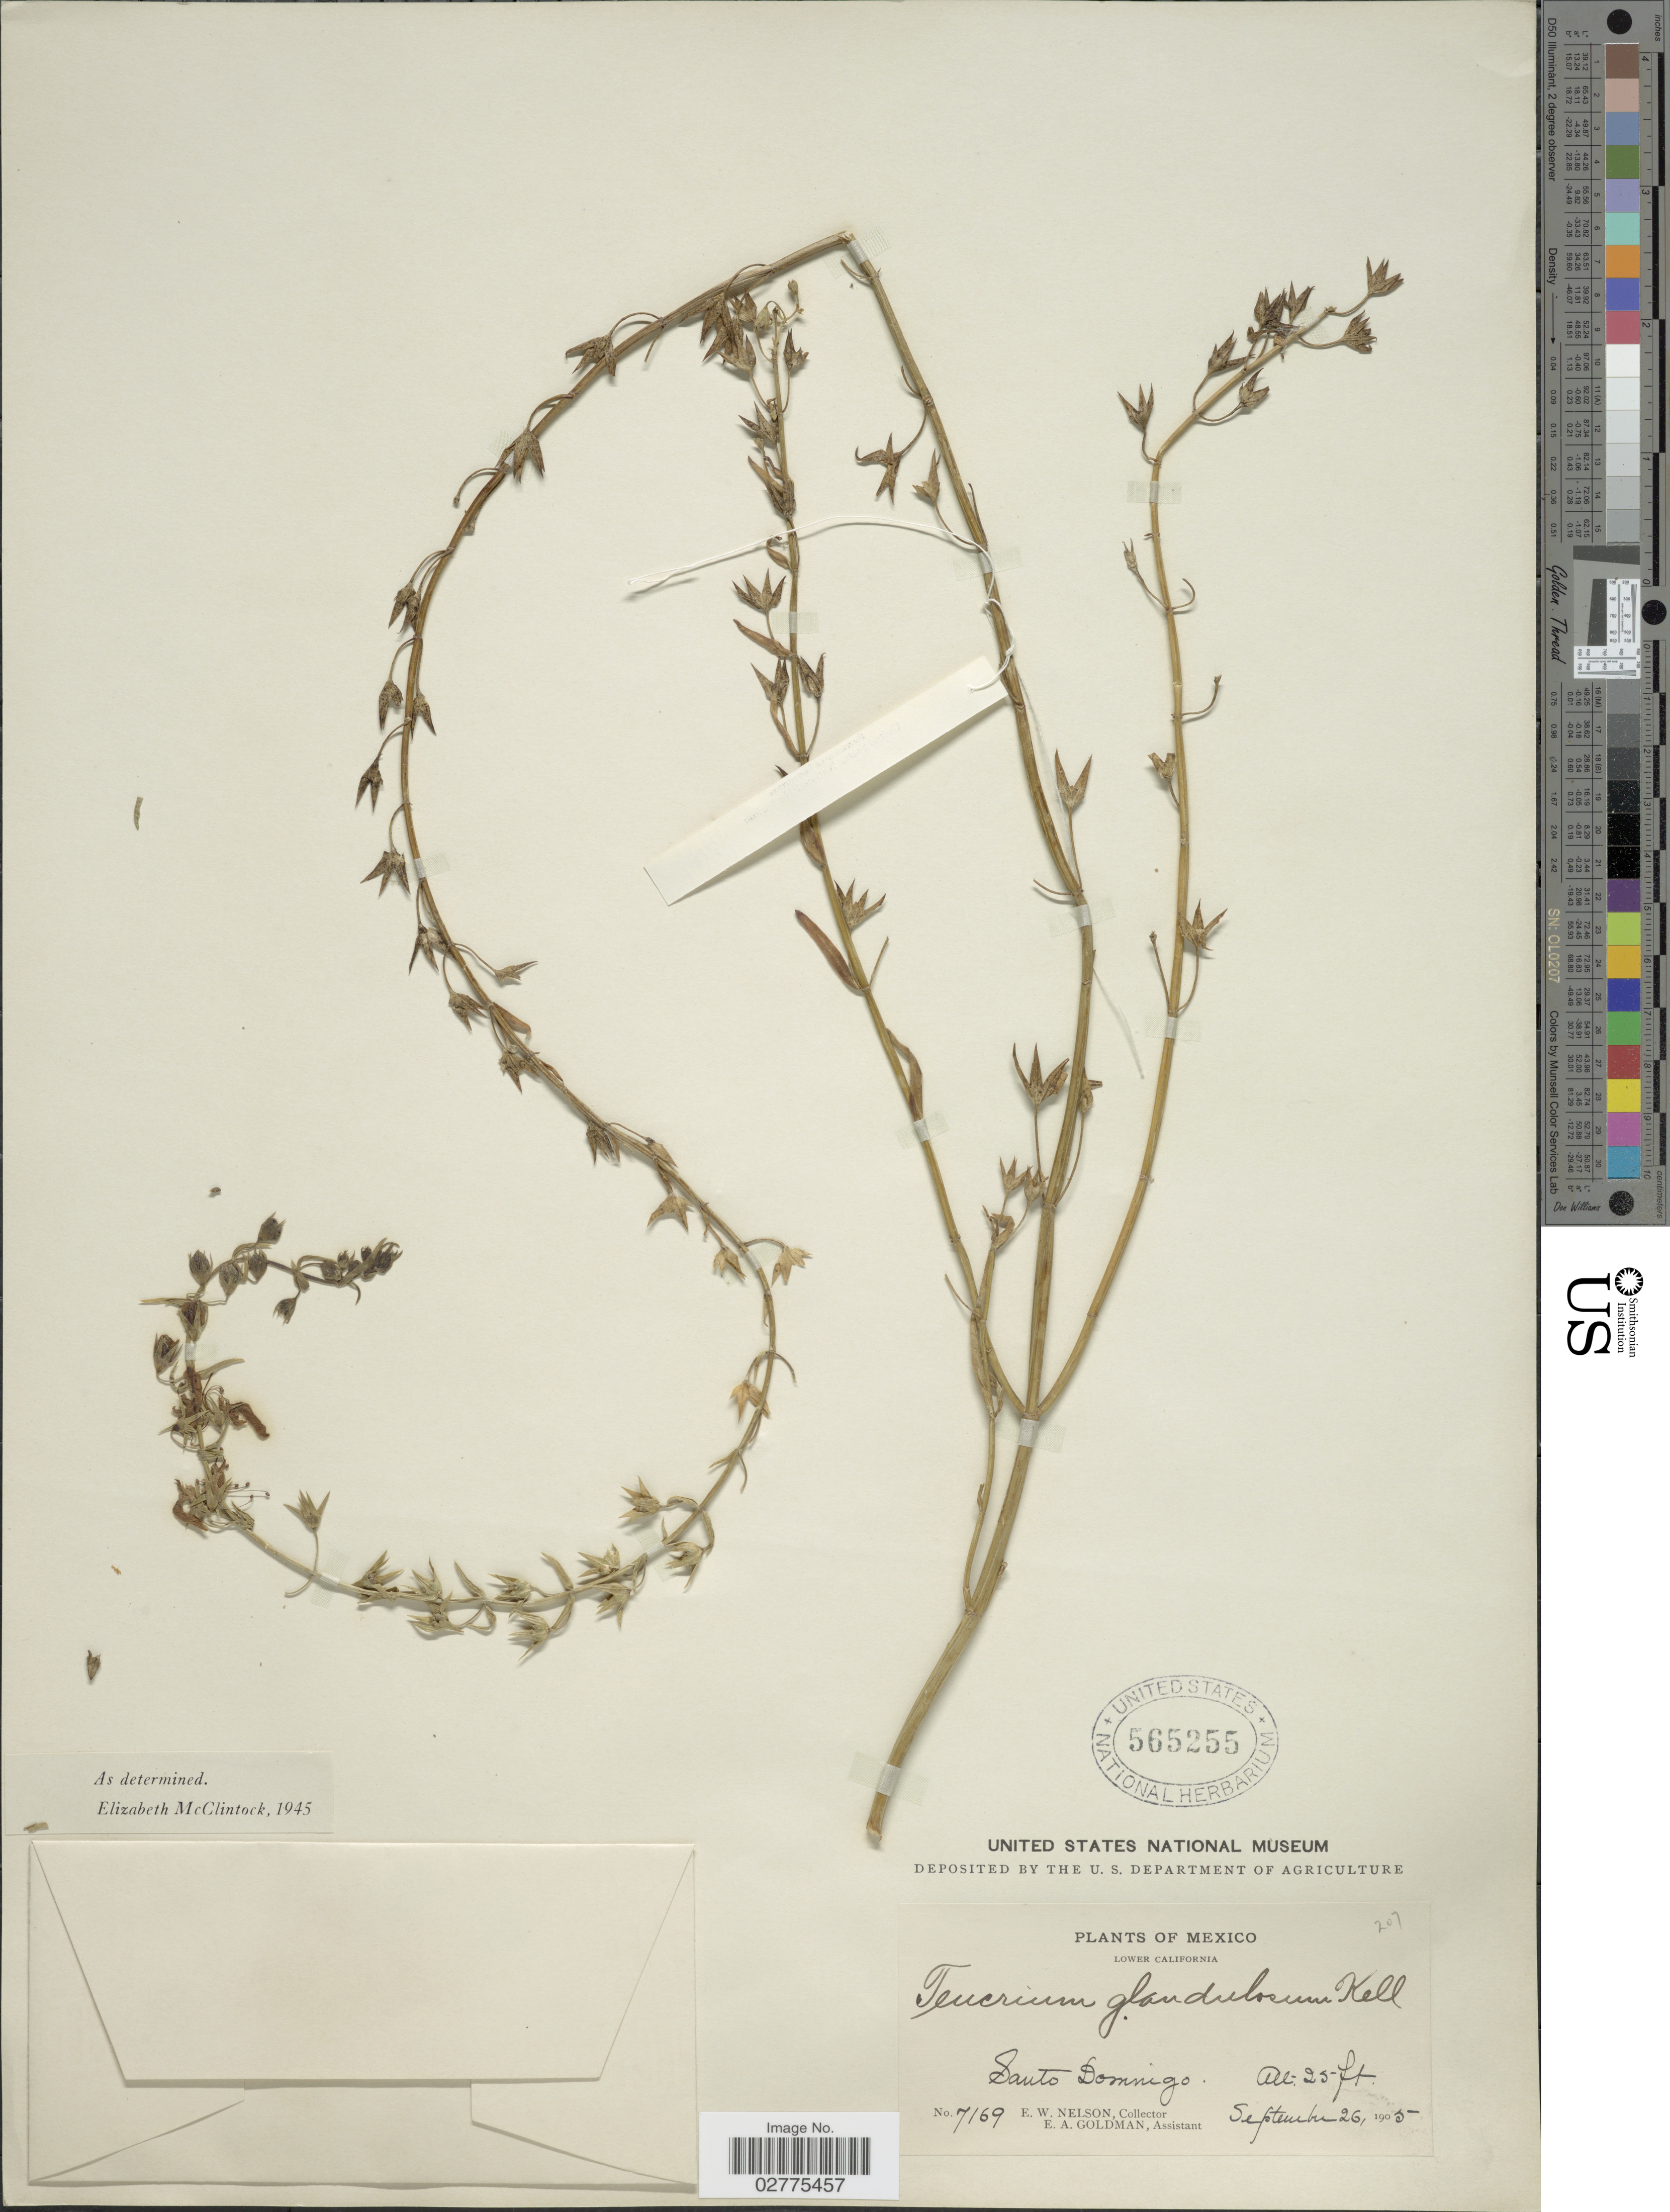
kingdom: Plantae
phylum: Tracheophyta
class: Magnoliopsida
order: Lamiales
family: Lamiaceae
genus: Teucrium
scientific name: Teucrium glandulosum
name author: Kellogg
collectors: E. W. Nelson & E. A. Goldman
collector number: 7169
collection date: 1905-09-26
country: Mexico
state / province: Baja California Sur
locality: Lower California, Santo Domingo.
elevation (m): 8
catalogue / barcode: US 565255